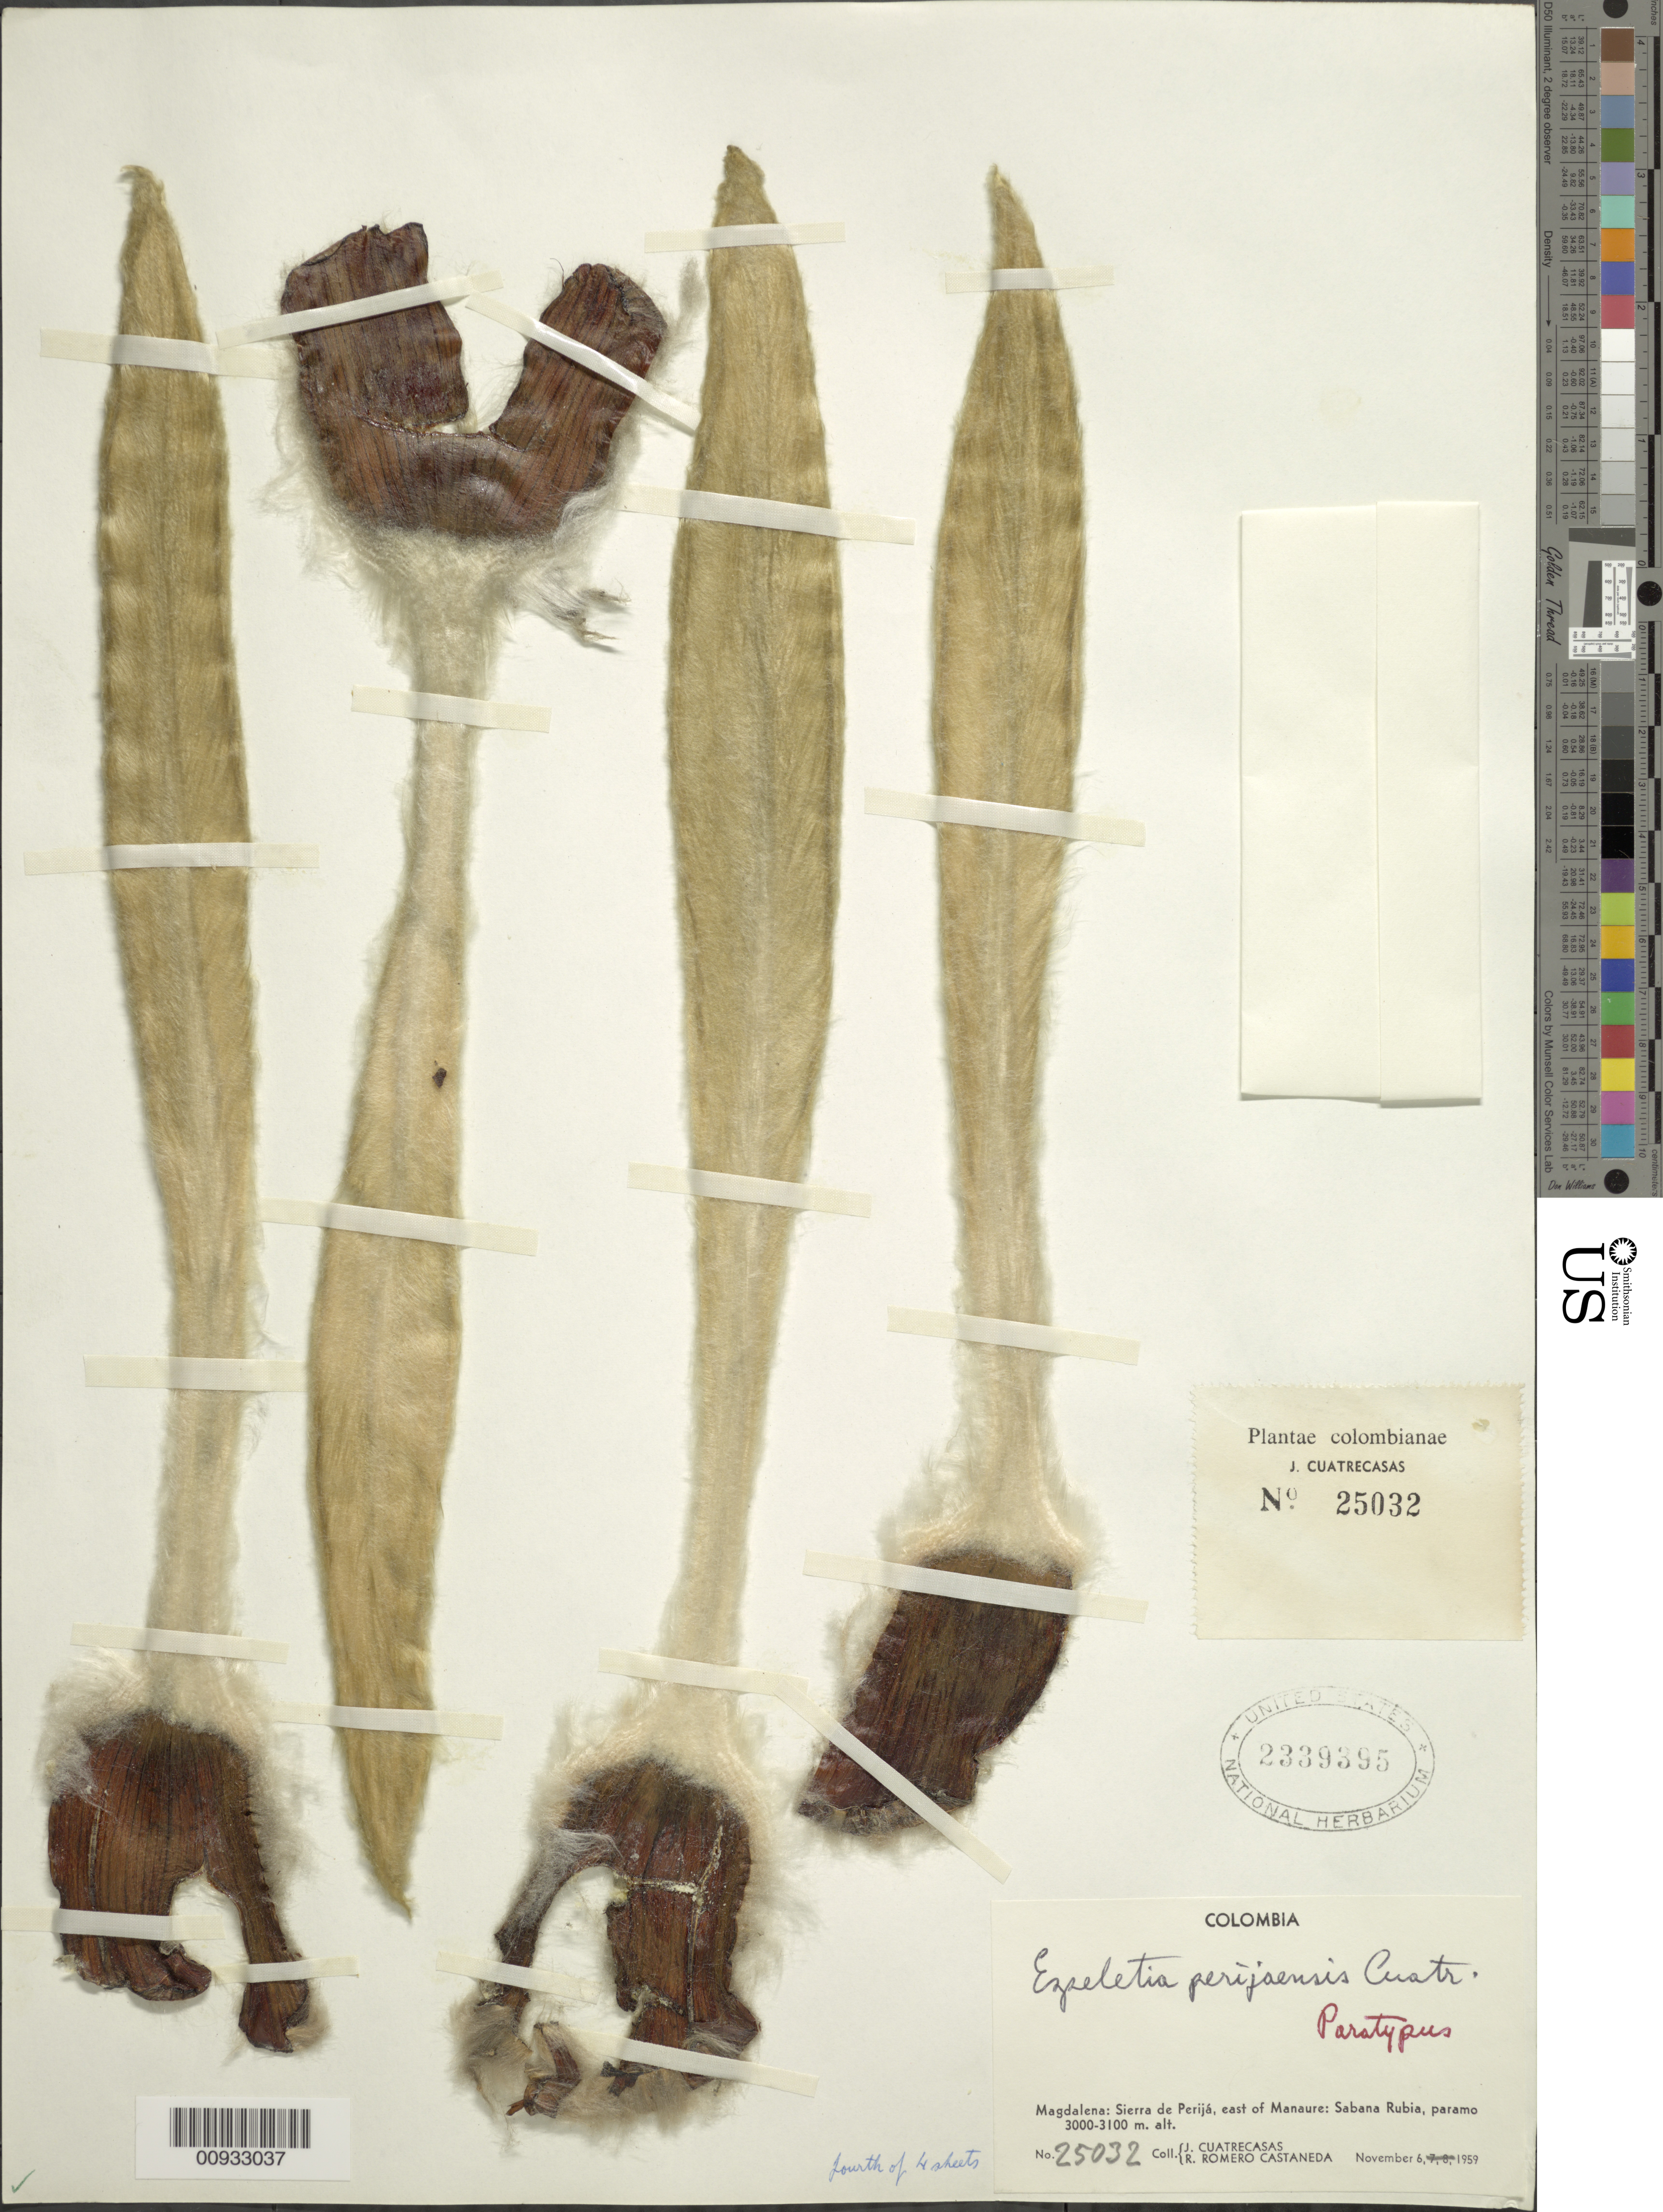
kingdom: Plantae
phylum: Tracheophyta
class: Magnoliopsida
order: Asterales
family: Asteraceae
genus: Espeletia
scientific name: Espeletia perijaensis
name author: Cuatrec.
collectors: J. Cuatrecasas & R. Romero Castañeda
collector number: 25032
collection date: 1959-11-06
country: Colombia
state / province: Magdalena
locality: Sierra de Perija, east of Manaure, Sabana Rubia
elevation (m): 3000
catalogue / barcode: US 2339395